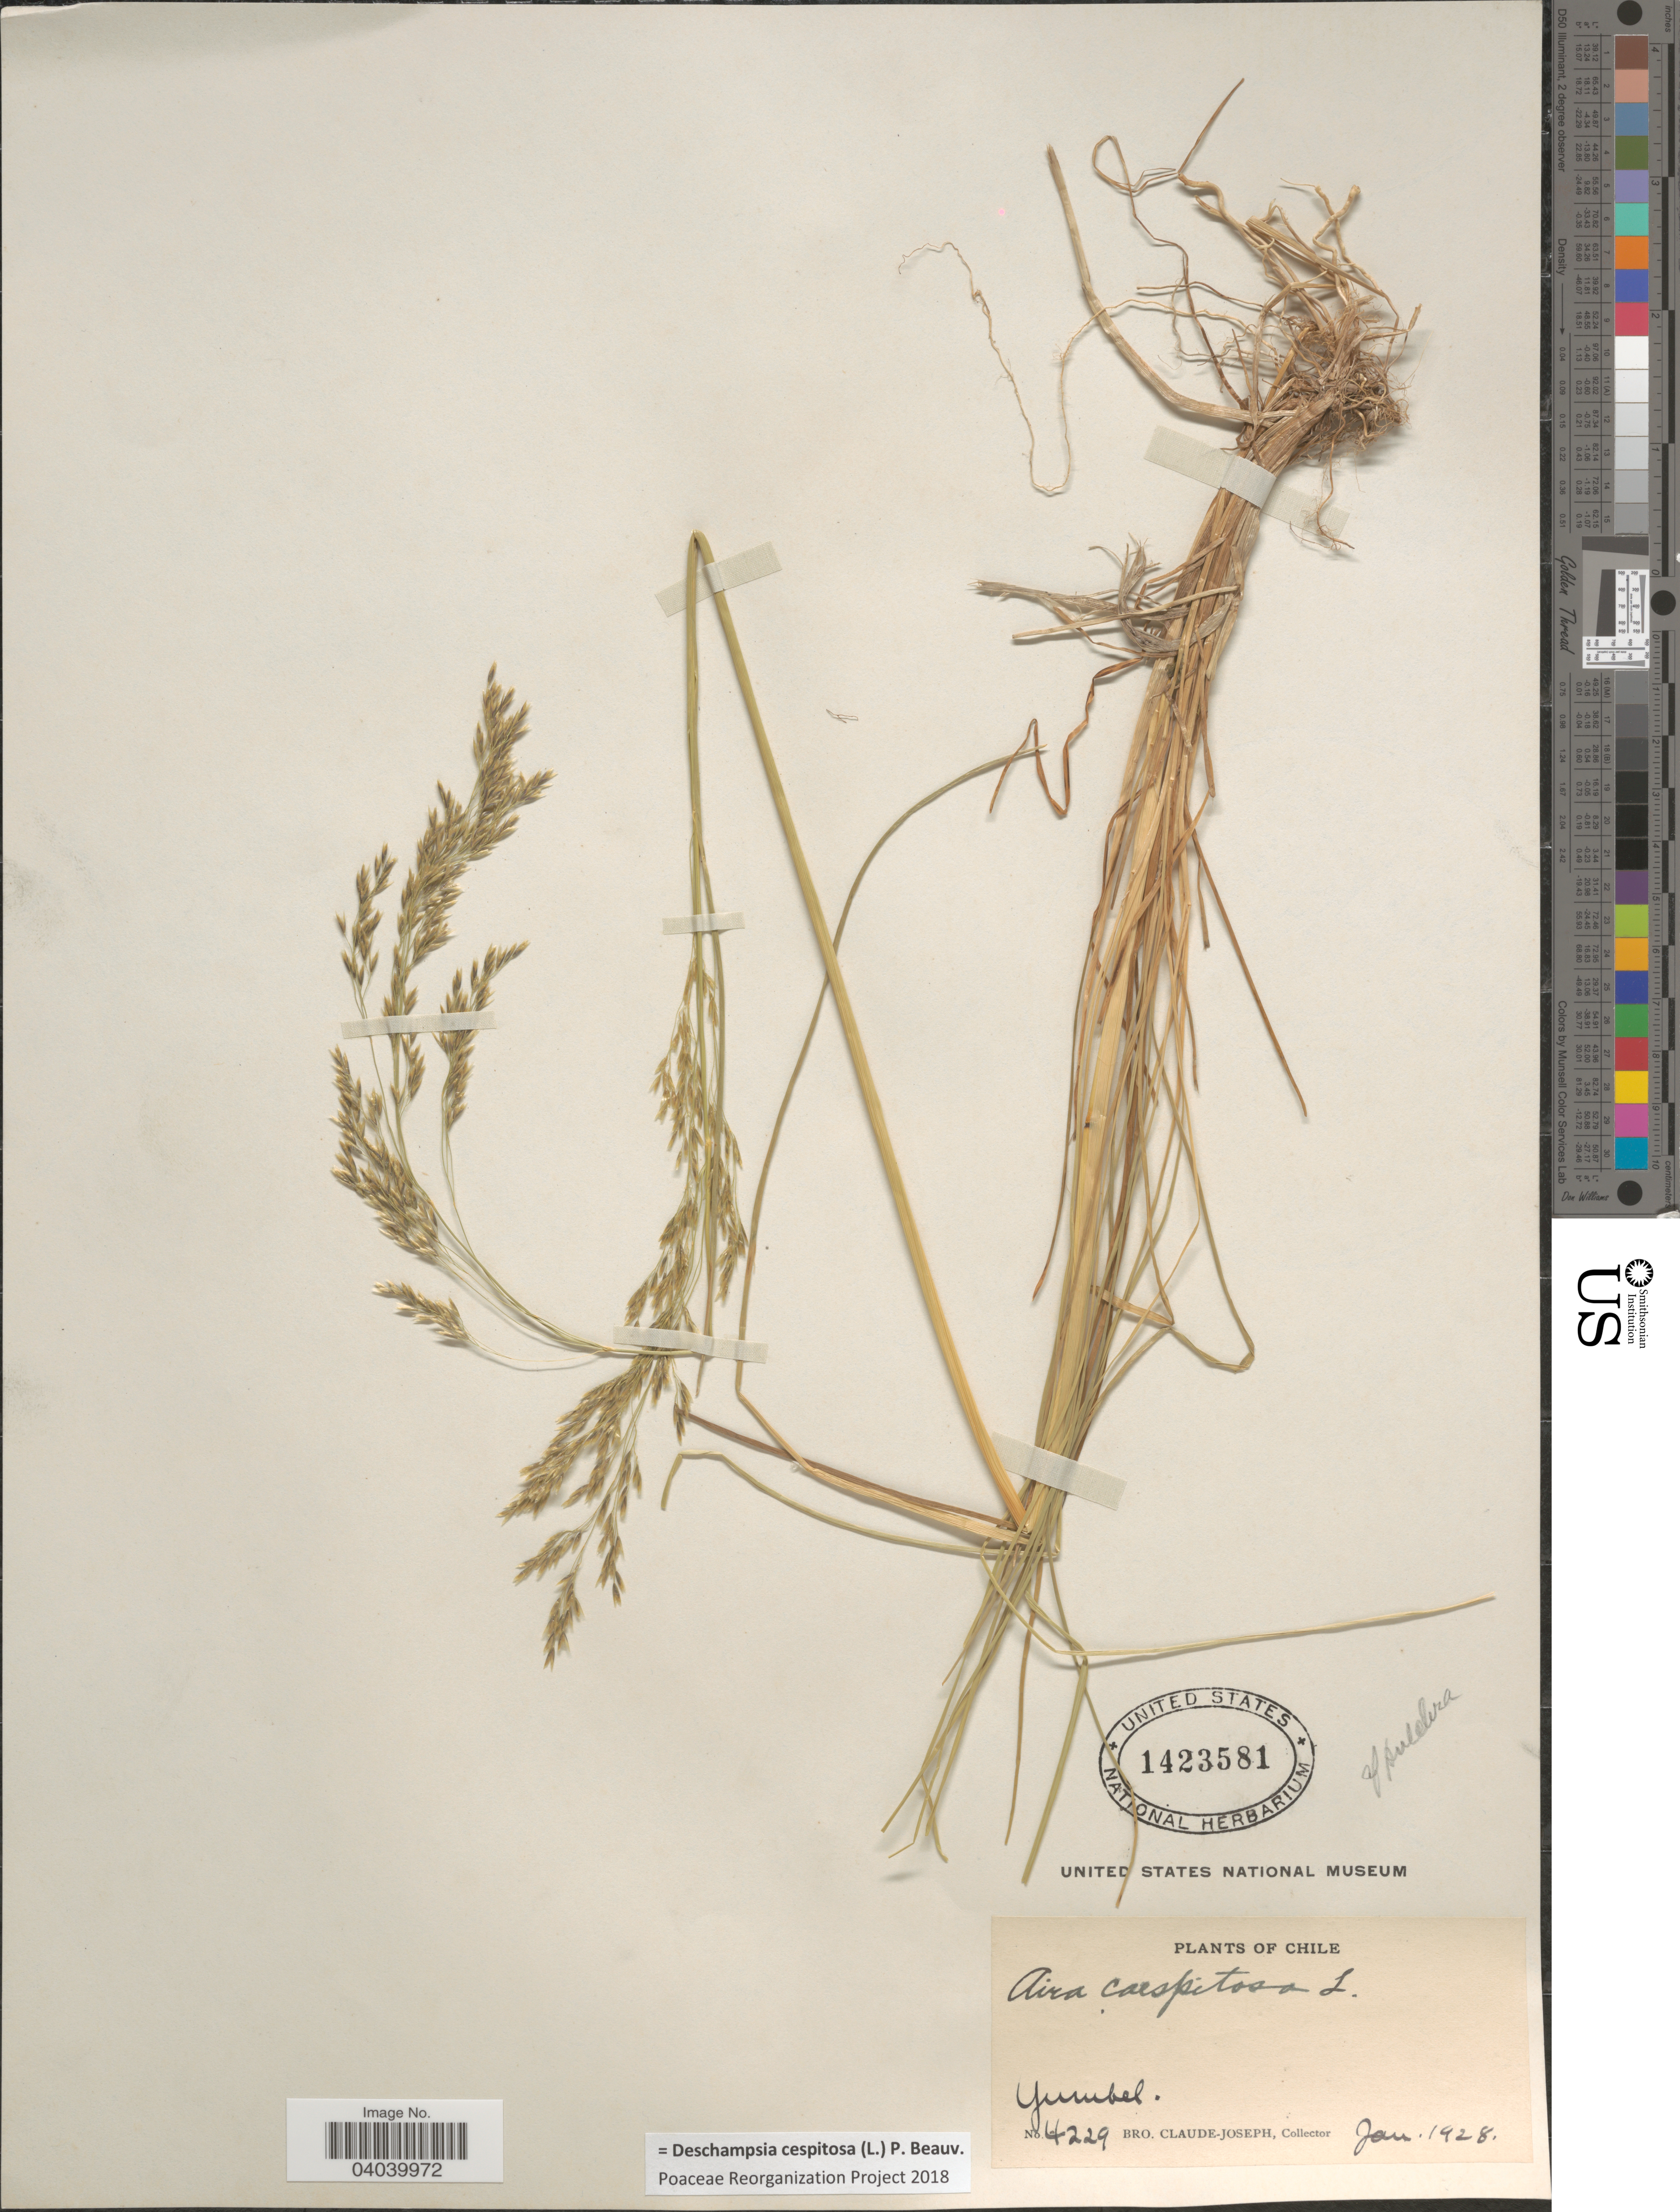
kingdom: Plantae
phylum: Tracheophyta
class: Liliopsida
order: Poales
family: Poaceae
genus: Deschampsia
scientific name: Deschampsia cespitosa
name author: (L.) P. Beauv.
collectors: Bro. Claude-Joseph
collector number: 4229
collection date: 1928-01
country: Chile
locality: Yumbel.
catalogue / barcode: US 1423581